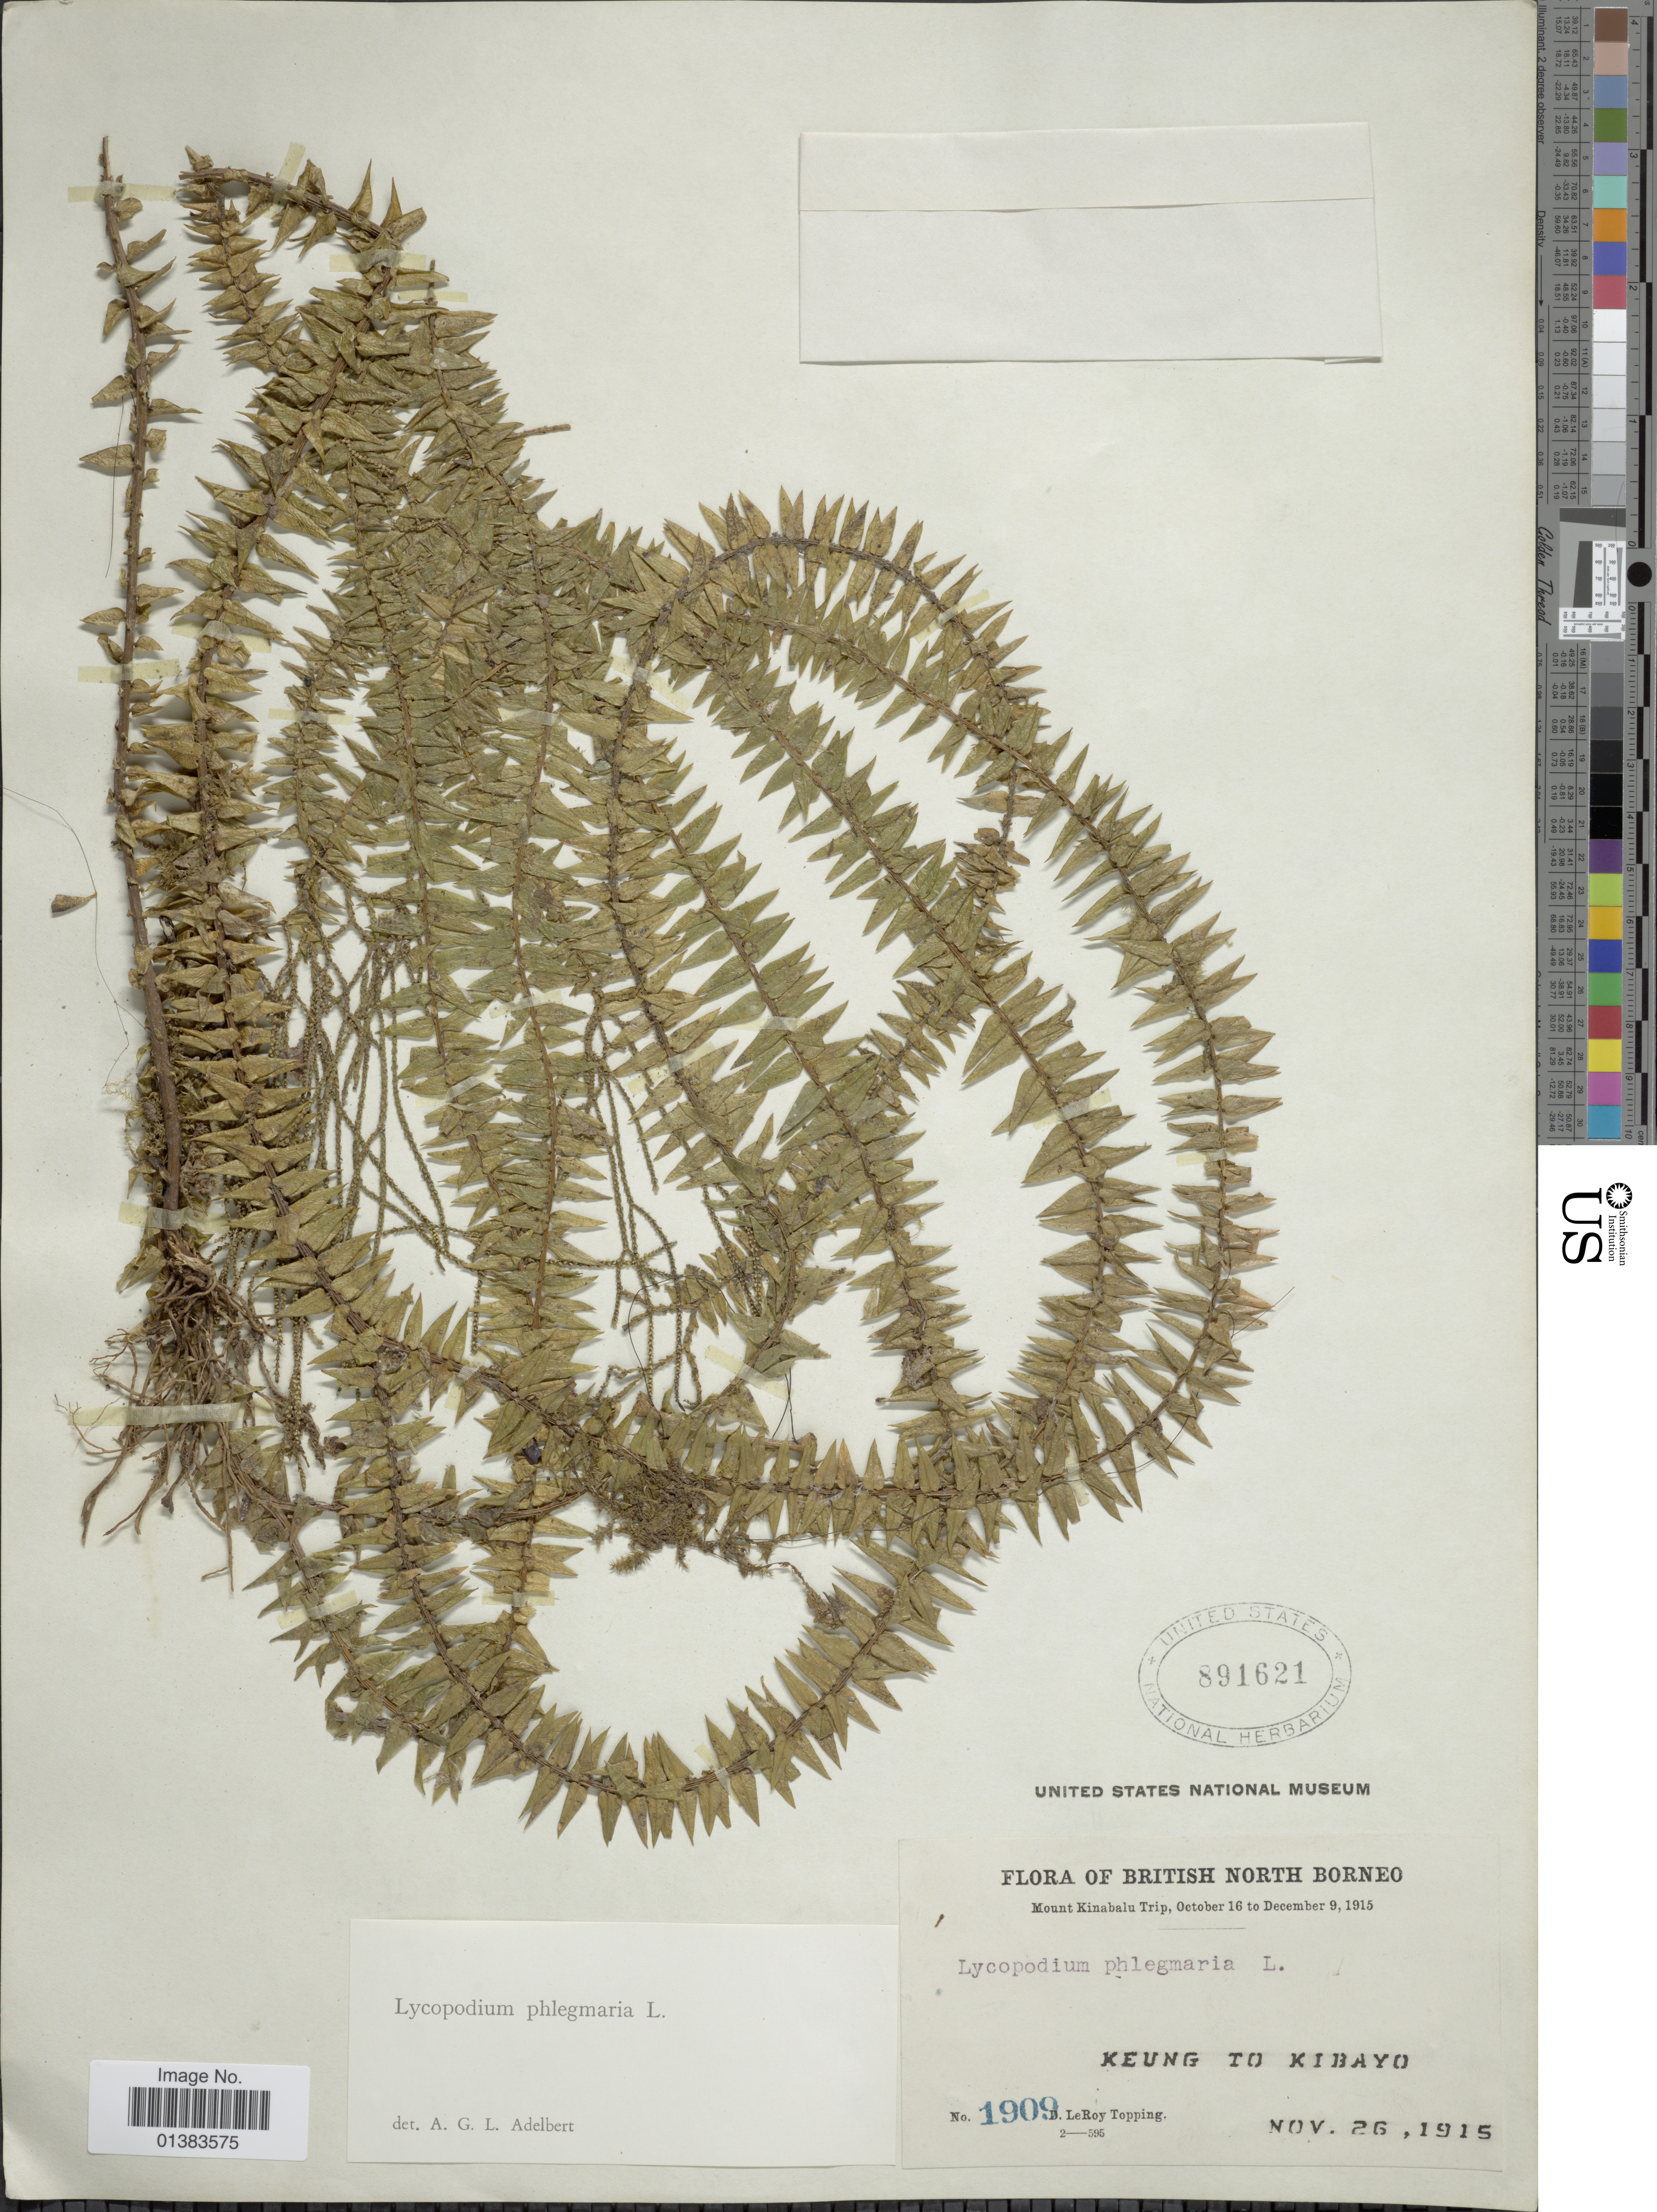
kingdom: Plantae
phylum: Tracheophyta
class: Lycopodiopsida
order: Lycopodiales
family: Lycopodiaceae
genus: Phlegmariurus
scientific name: Phlegmariurus phlegmaria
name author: (L.) Holub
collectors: D. L. Topping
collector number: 1909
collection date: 1915-11-26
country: Malaysia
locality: British North Borneo, Keung to Kibayo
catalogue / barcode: US 891621